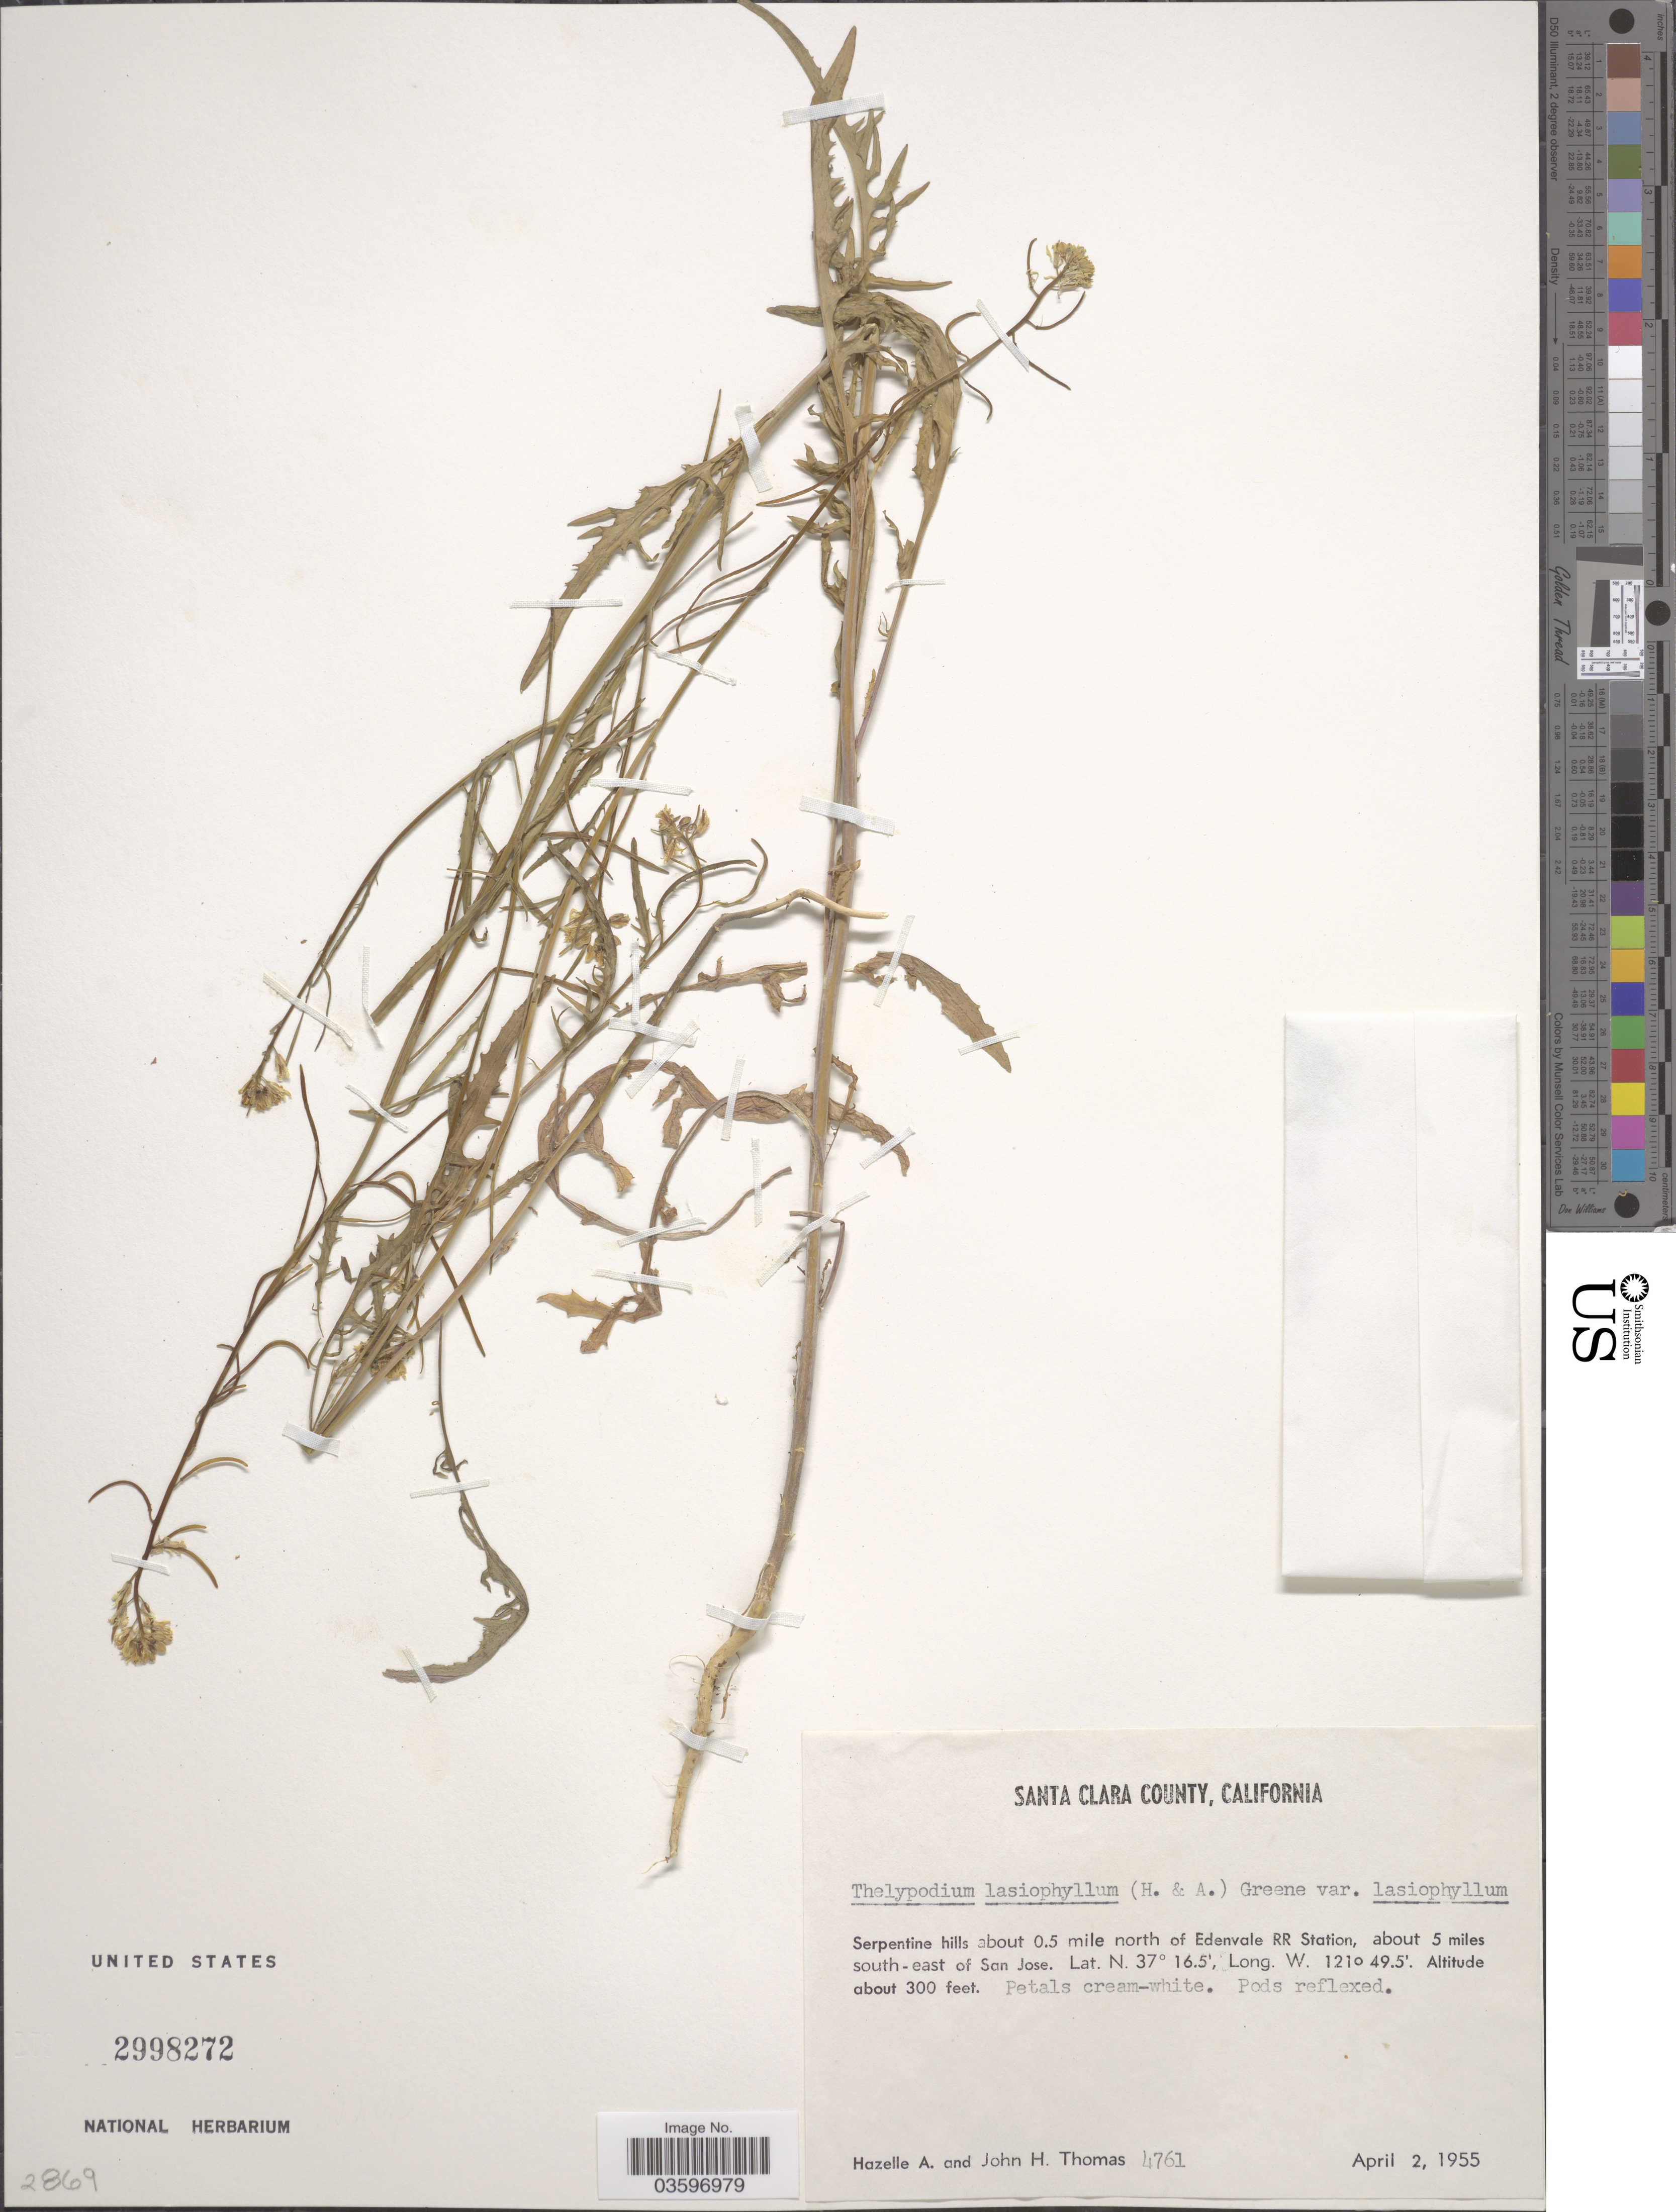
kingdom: Plantae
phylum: Tracheophyta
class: Magnoliopsida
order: Brassicales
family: Brassicaceae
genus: Caulanthus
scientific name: Caulanthus lasiophyllus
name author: (Hook. & Arn.) Payson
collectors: H. Thomas & J. H. Thomas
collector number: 4761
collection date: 1955-04-02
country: United States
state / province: California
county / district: Santa Clara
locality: Santa Clara County. Serpentine hills about 0.5 mile north of Edenvale RR Station, about 5 miles south-east of San Jose.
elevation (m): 91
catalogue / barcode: US 2998272